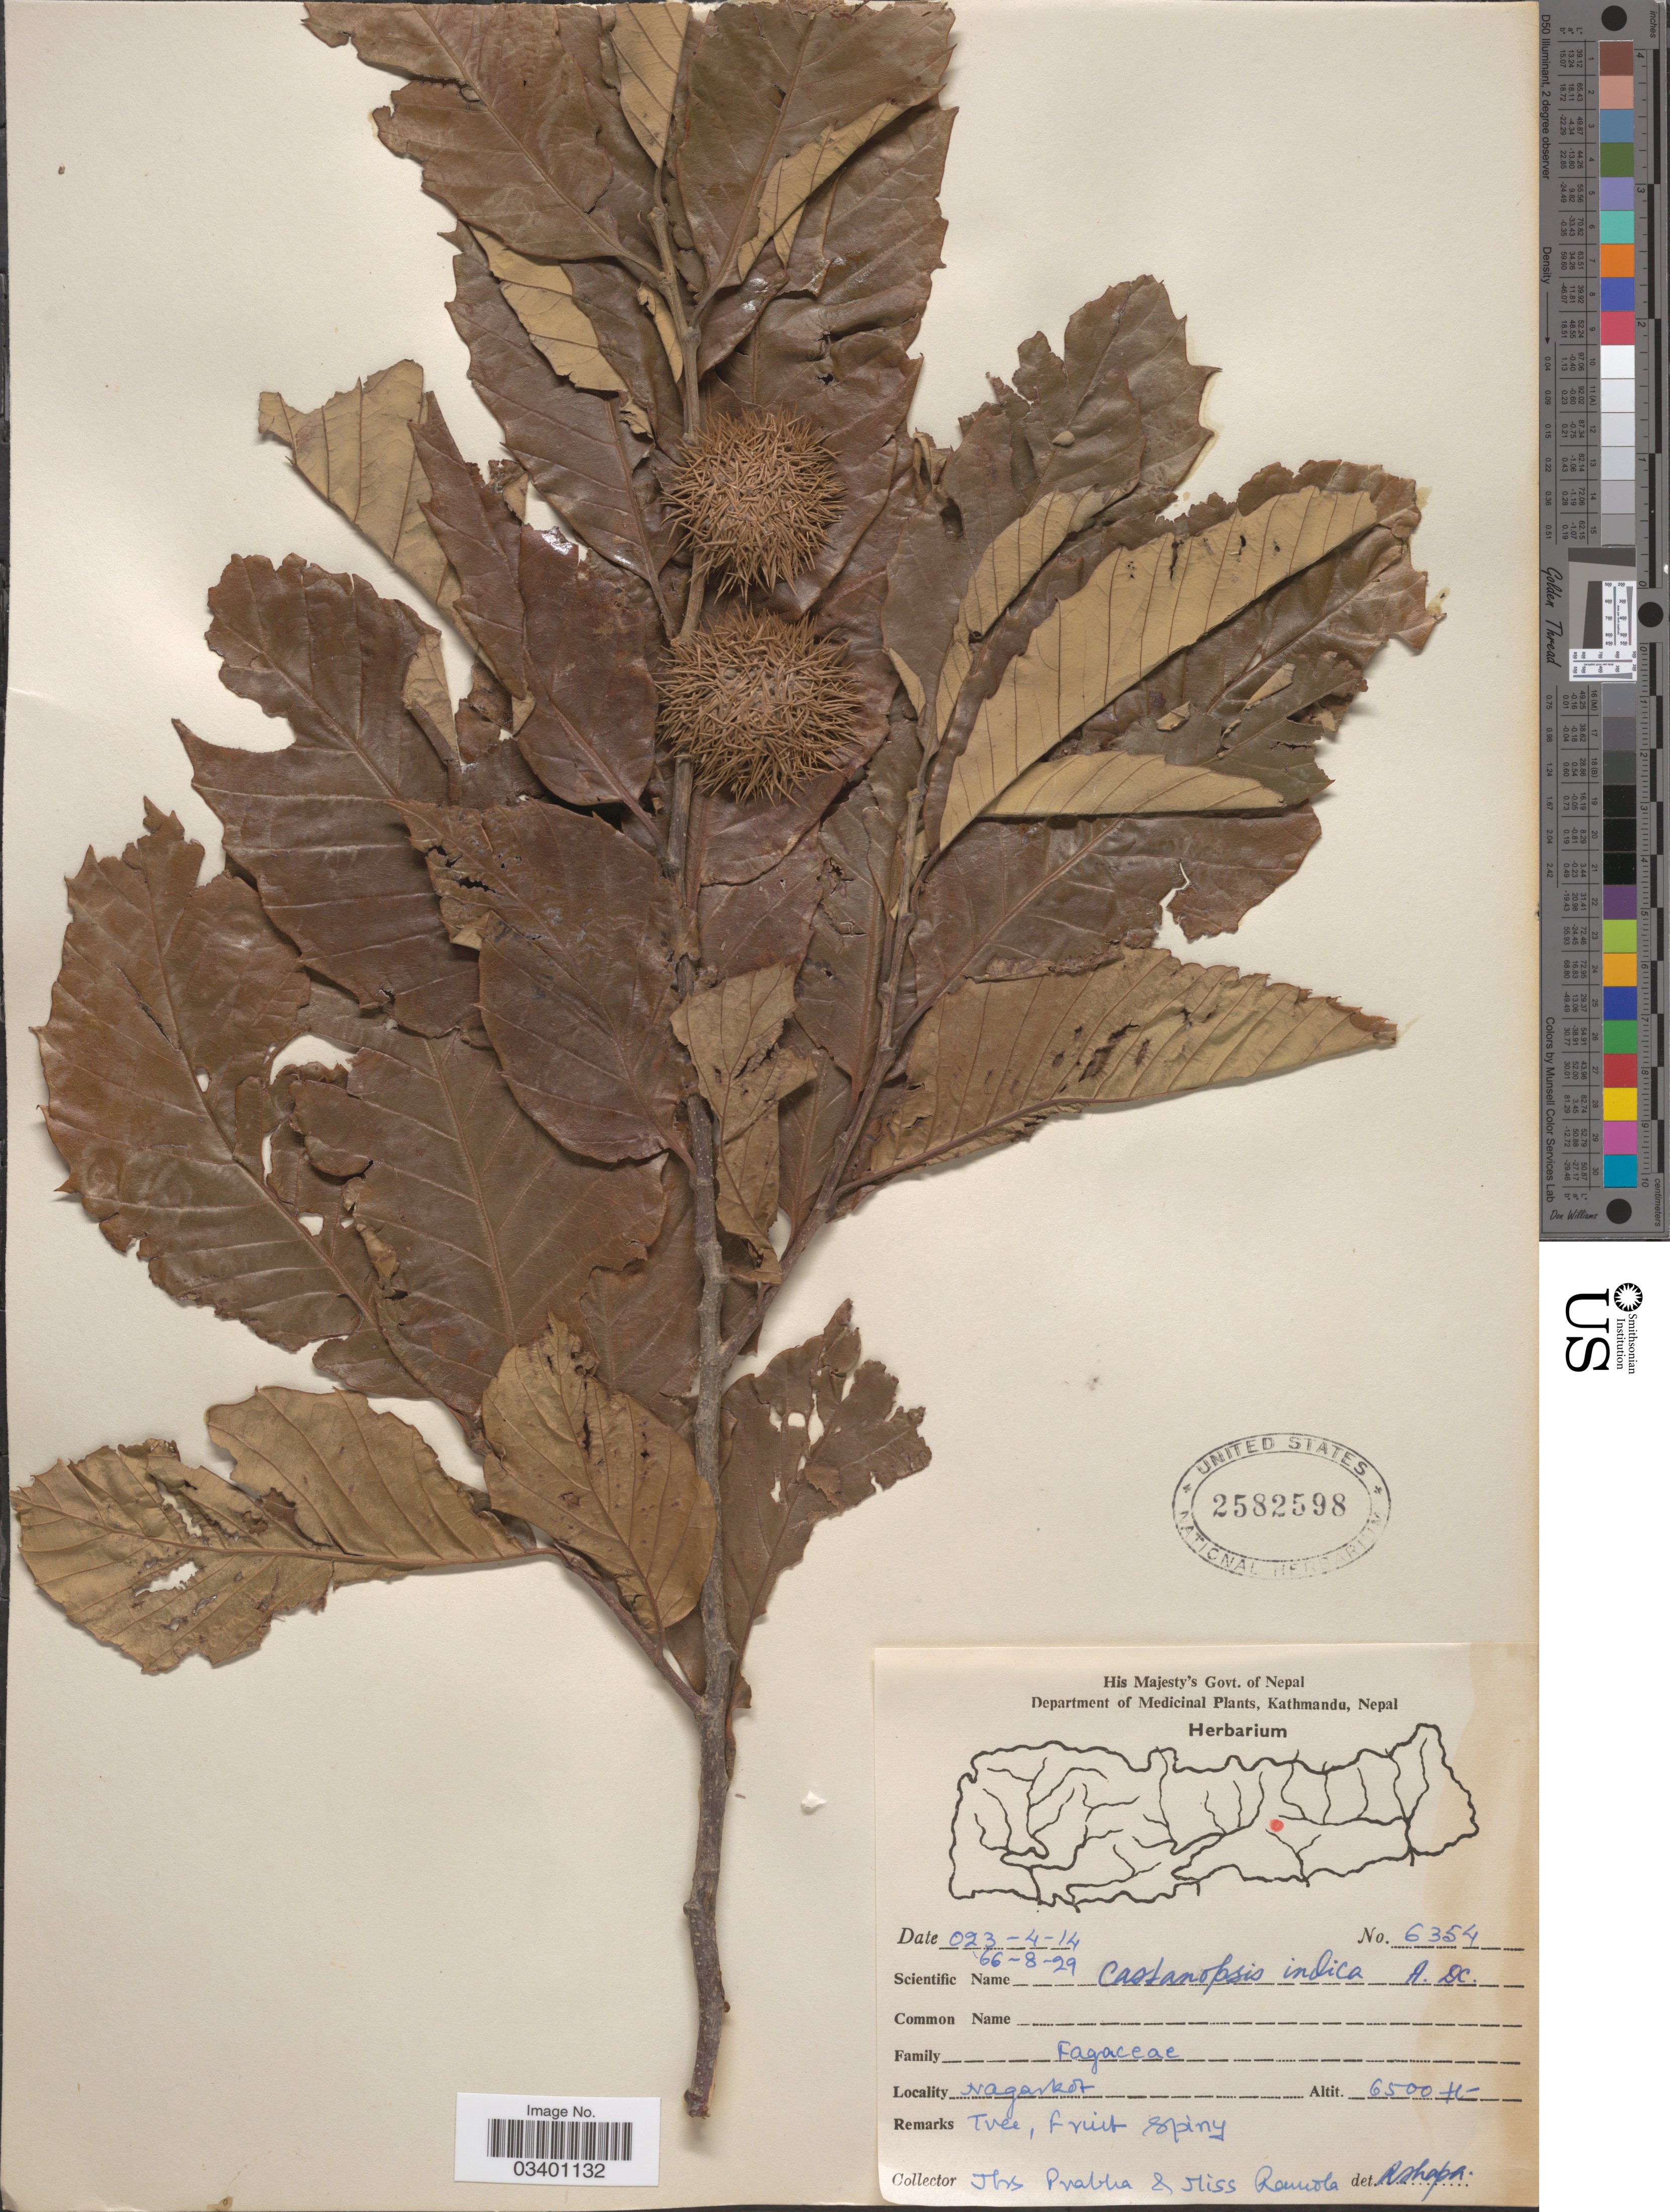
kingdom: Plantae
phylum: Tracheophyta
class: Magnoliopsida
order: Fagales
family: Fagaceae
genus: Castanopsis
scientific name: Castanopsis indica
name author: (Roxb.) A. DC.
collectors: P. Pradhan & R. Thapa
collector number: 6354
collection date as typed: Transcribed d/m/y: 29/8/66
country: Nepal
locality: Nagarkot.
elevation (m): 1981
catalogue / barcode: US 2582598